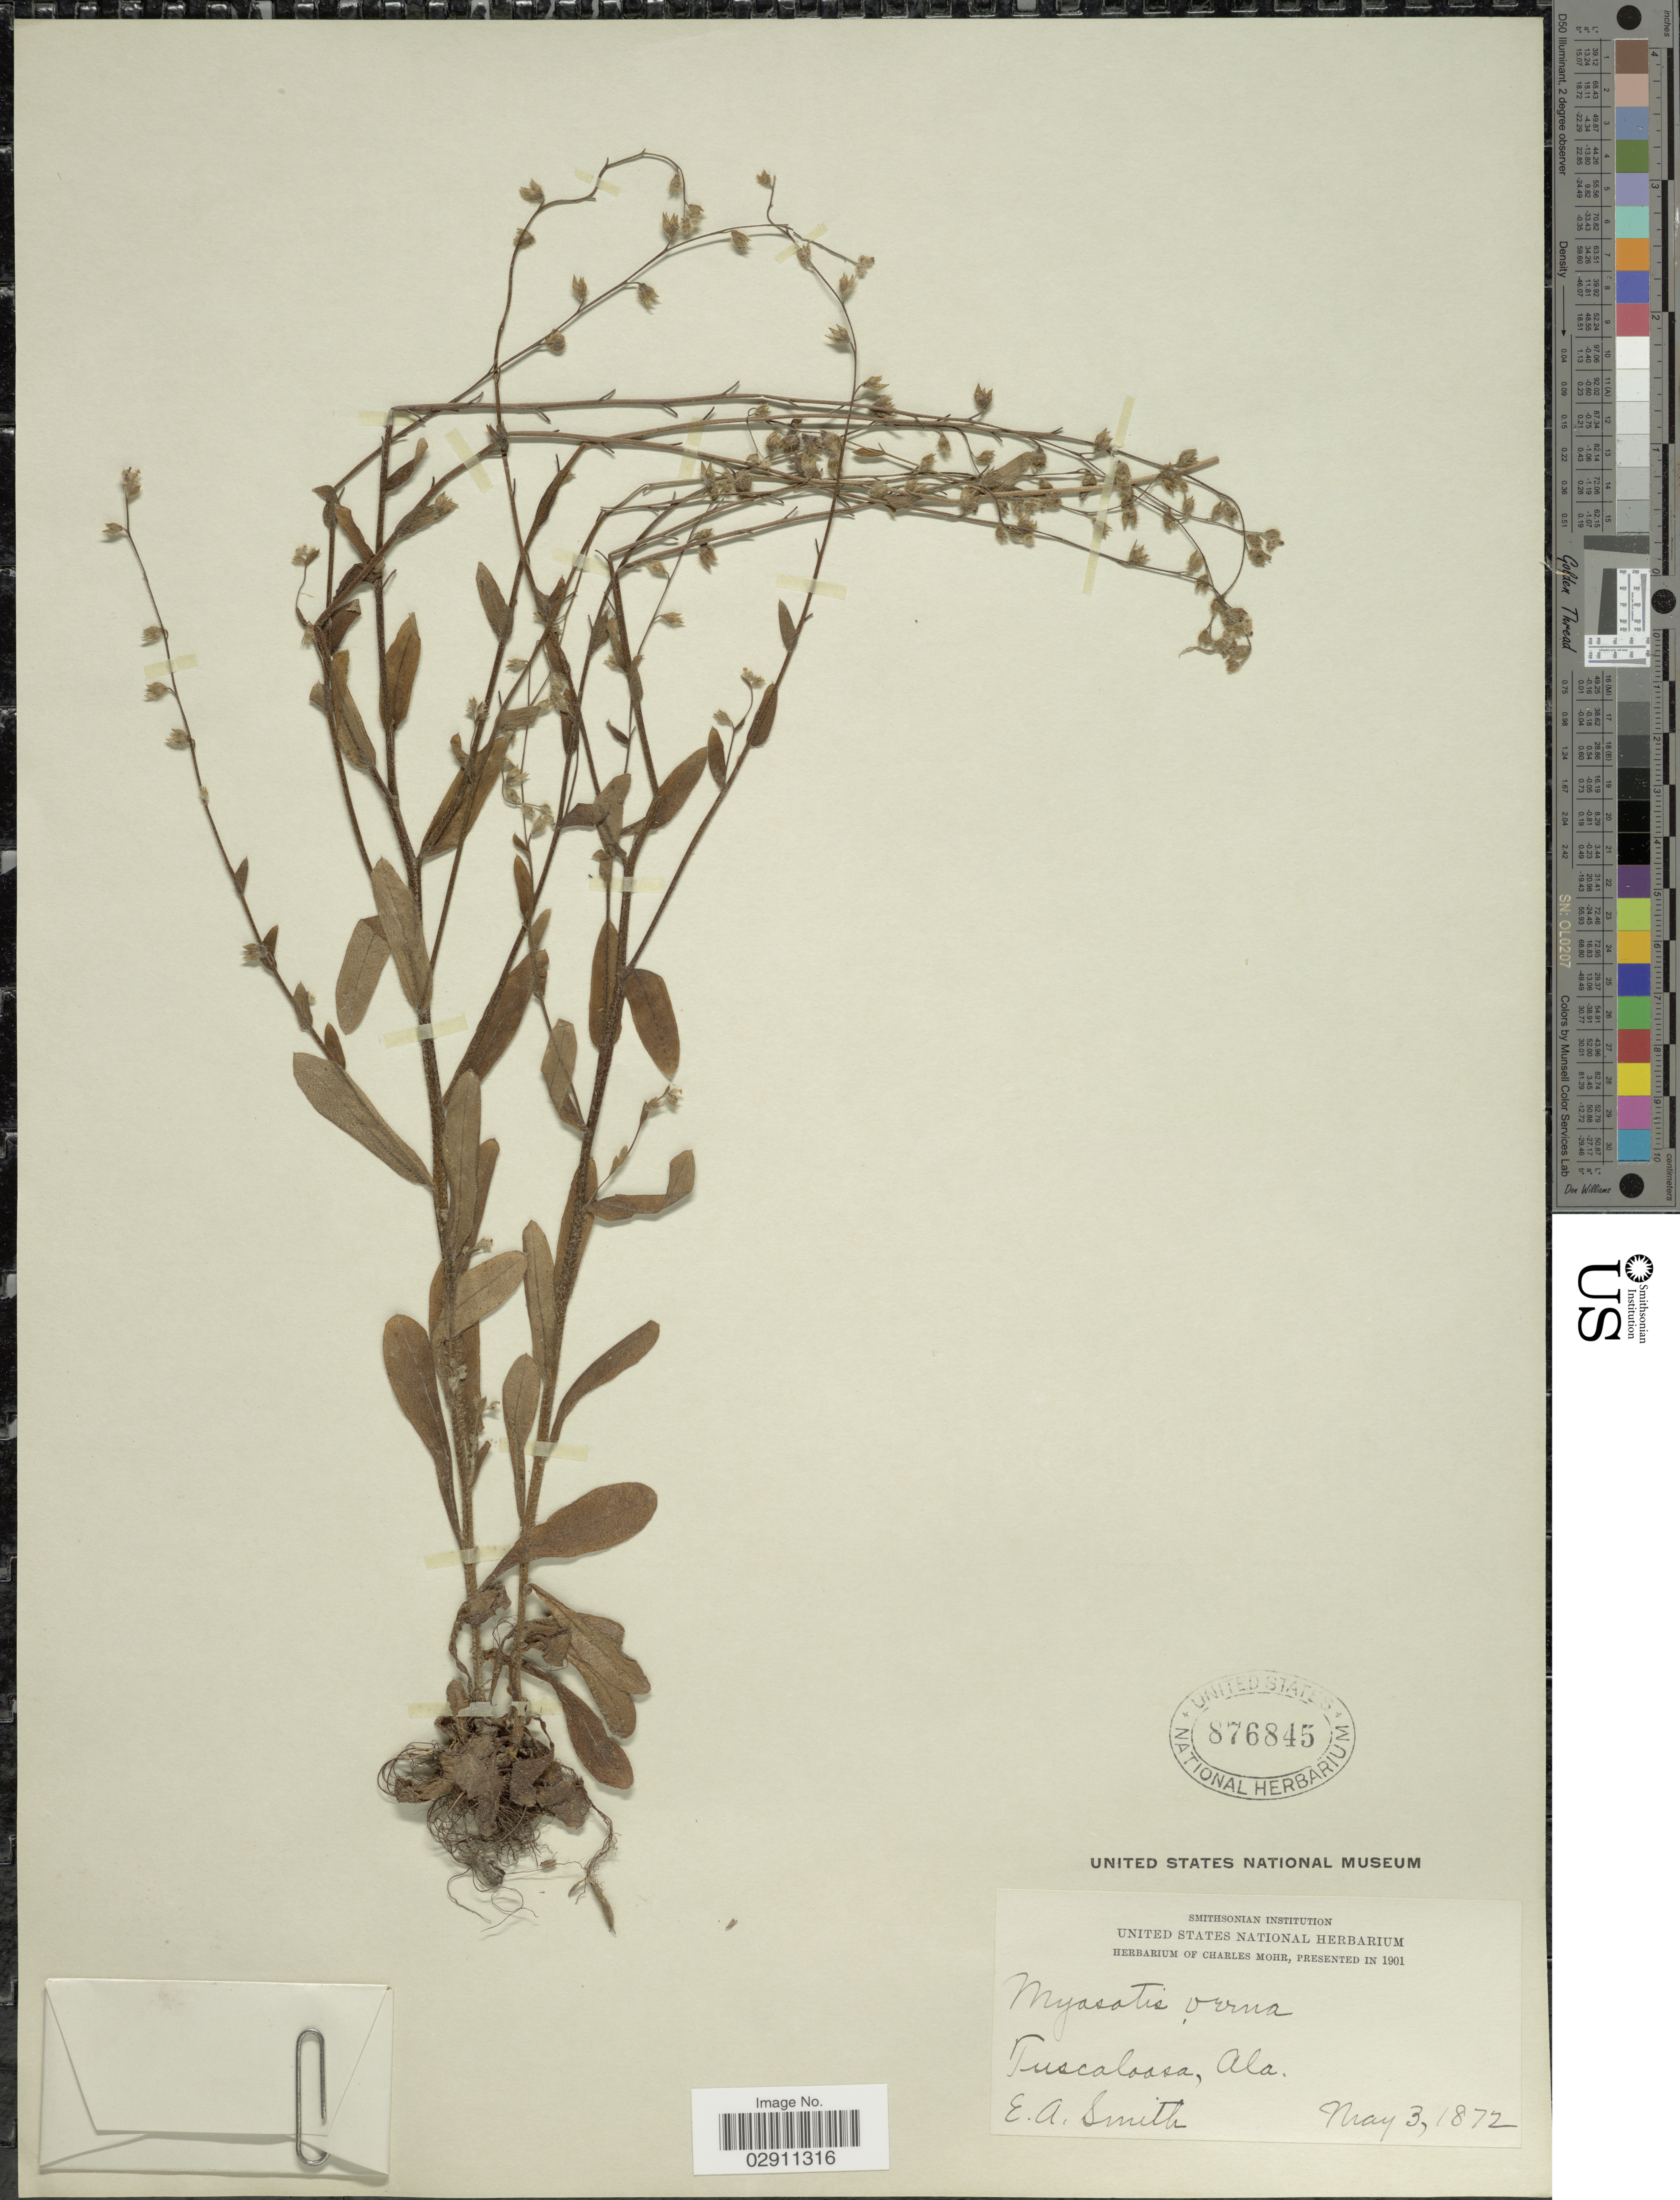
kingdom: Plantae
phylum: Tracheophyta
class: Magnoliopsida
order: Boraginales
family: Boraginaceae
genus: Myosotis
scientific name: Myosotis macrosperma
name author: Engelm.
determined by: Goldman, Doug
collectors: E. A. Smith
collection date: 1872-05-03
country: United States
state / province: Alabama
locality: Tuscaloosa.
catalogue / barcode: US 876845